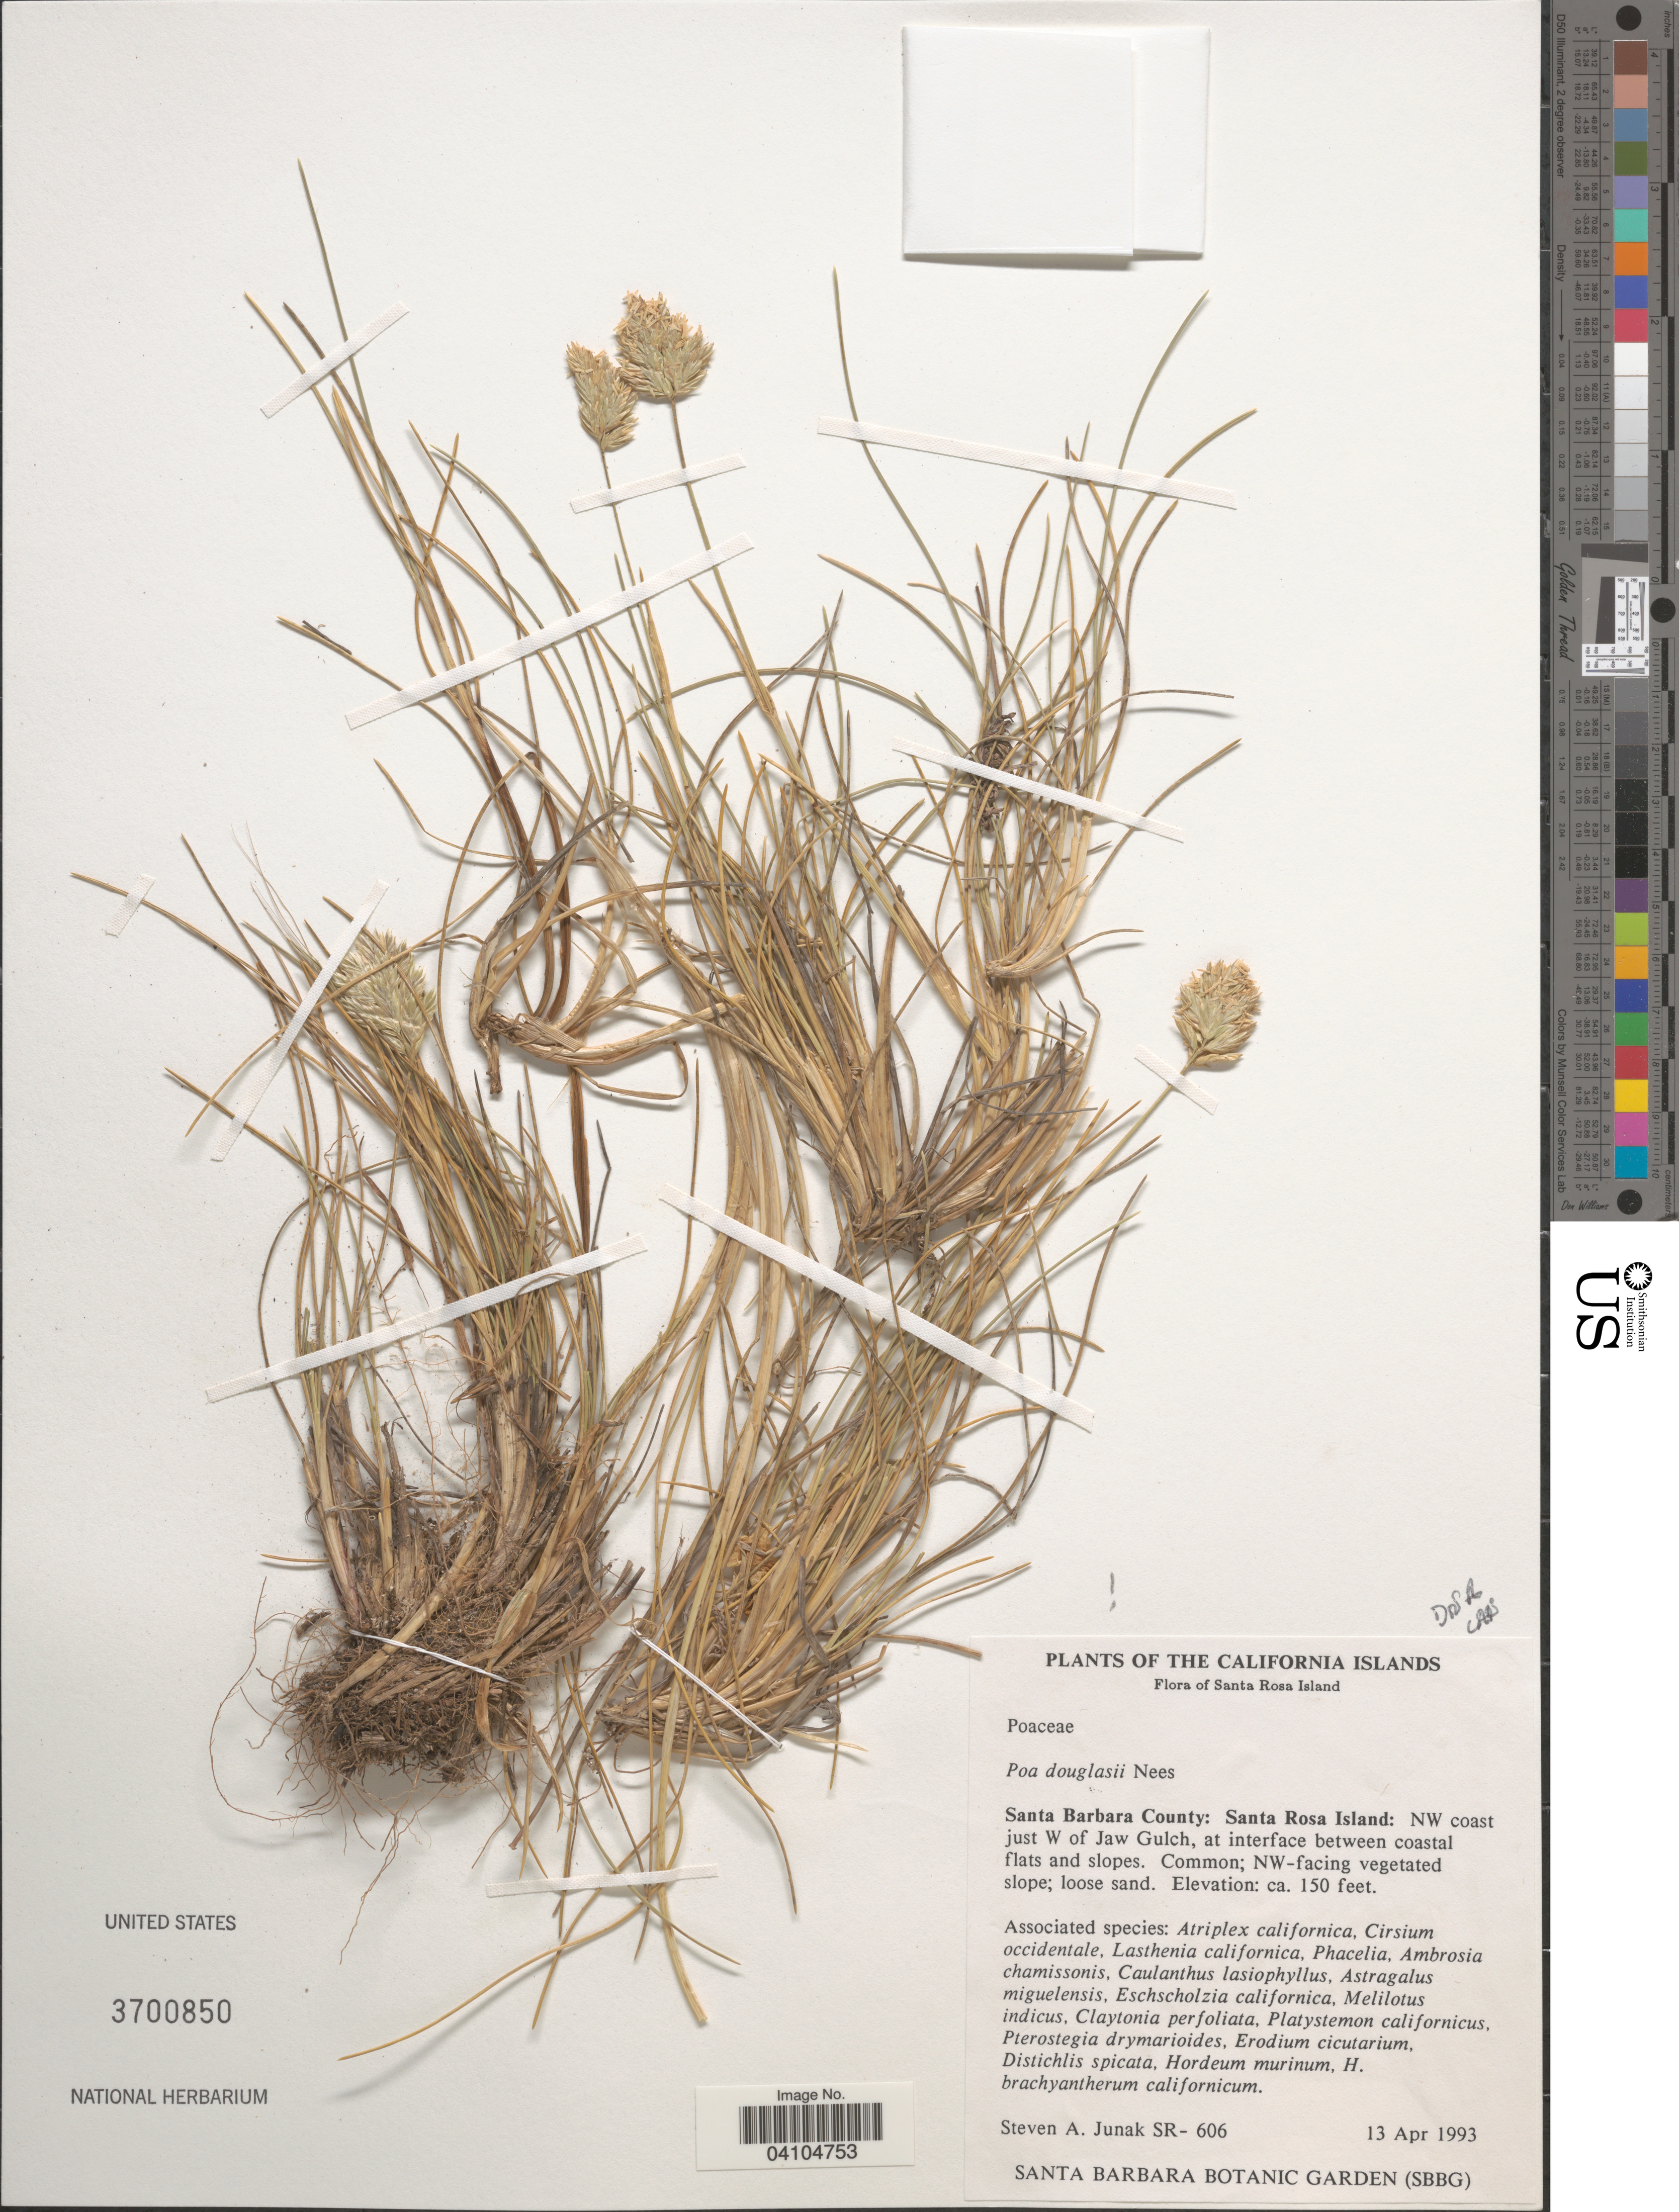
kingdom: Plantae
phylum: Tracheophyta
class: Liliopsida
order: Poales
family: Poaceae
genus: Poa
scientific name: Poa douglasii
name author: Nees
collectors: S. Junak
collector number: SR-606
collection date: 1993-04-13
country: United States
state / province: California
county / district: Santa Barbara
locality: Santa Rosa Island. Santa Barbara County: Santa Rosa Island: NW coast just W of Jaw Gulch, at interface between coastal flats and slopes. NW-facing vegetated slope.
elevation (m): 46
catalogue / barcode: US 3700850